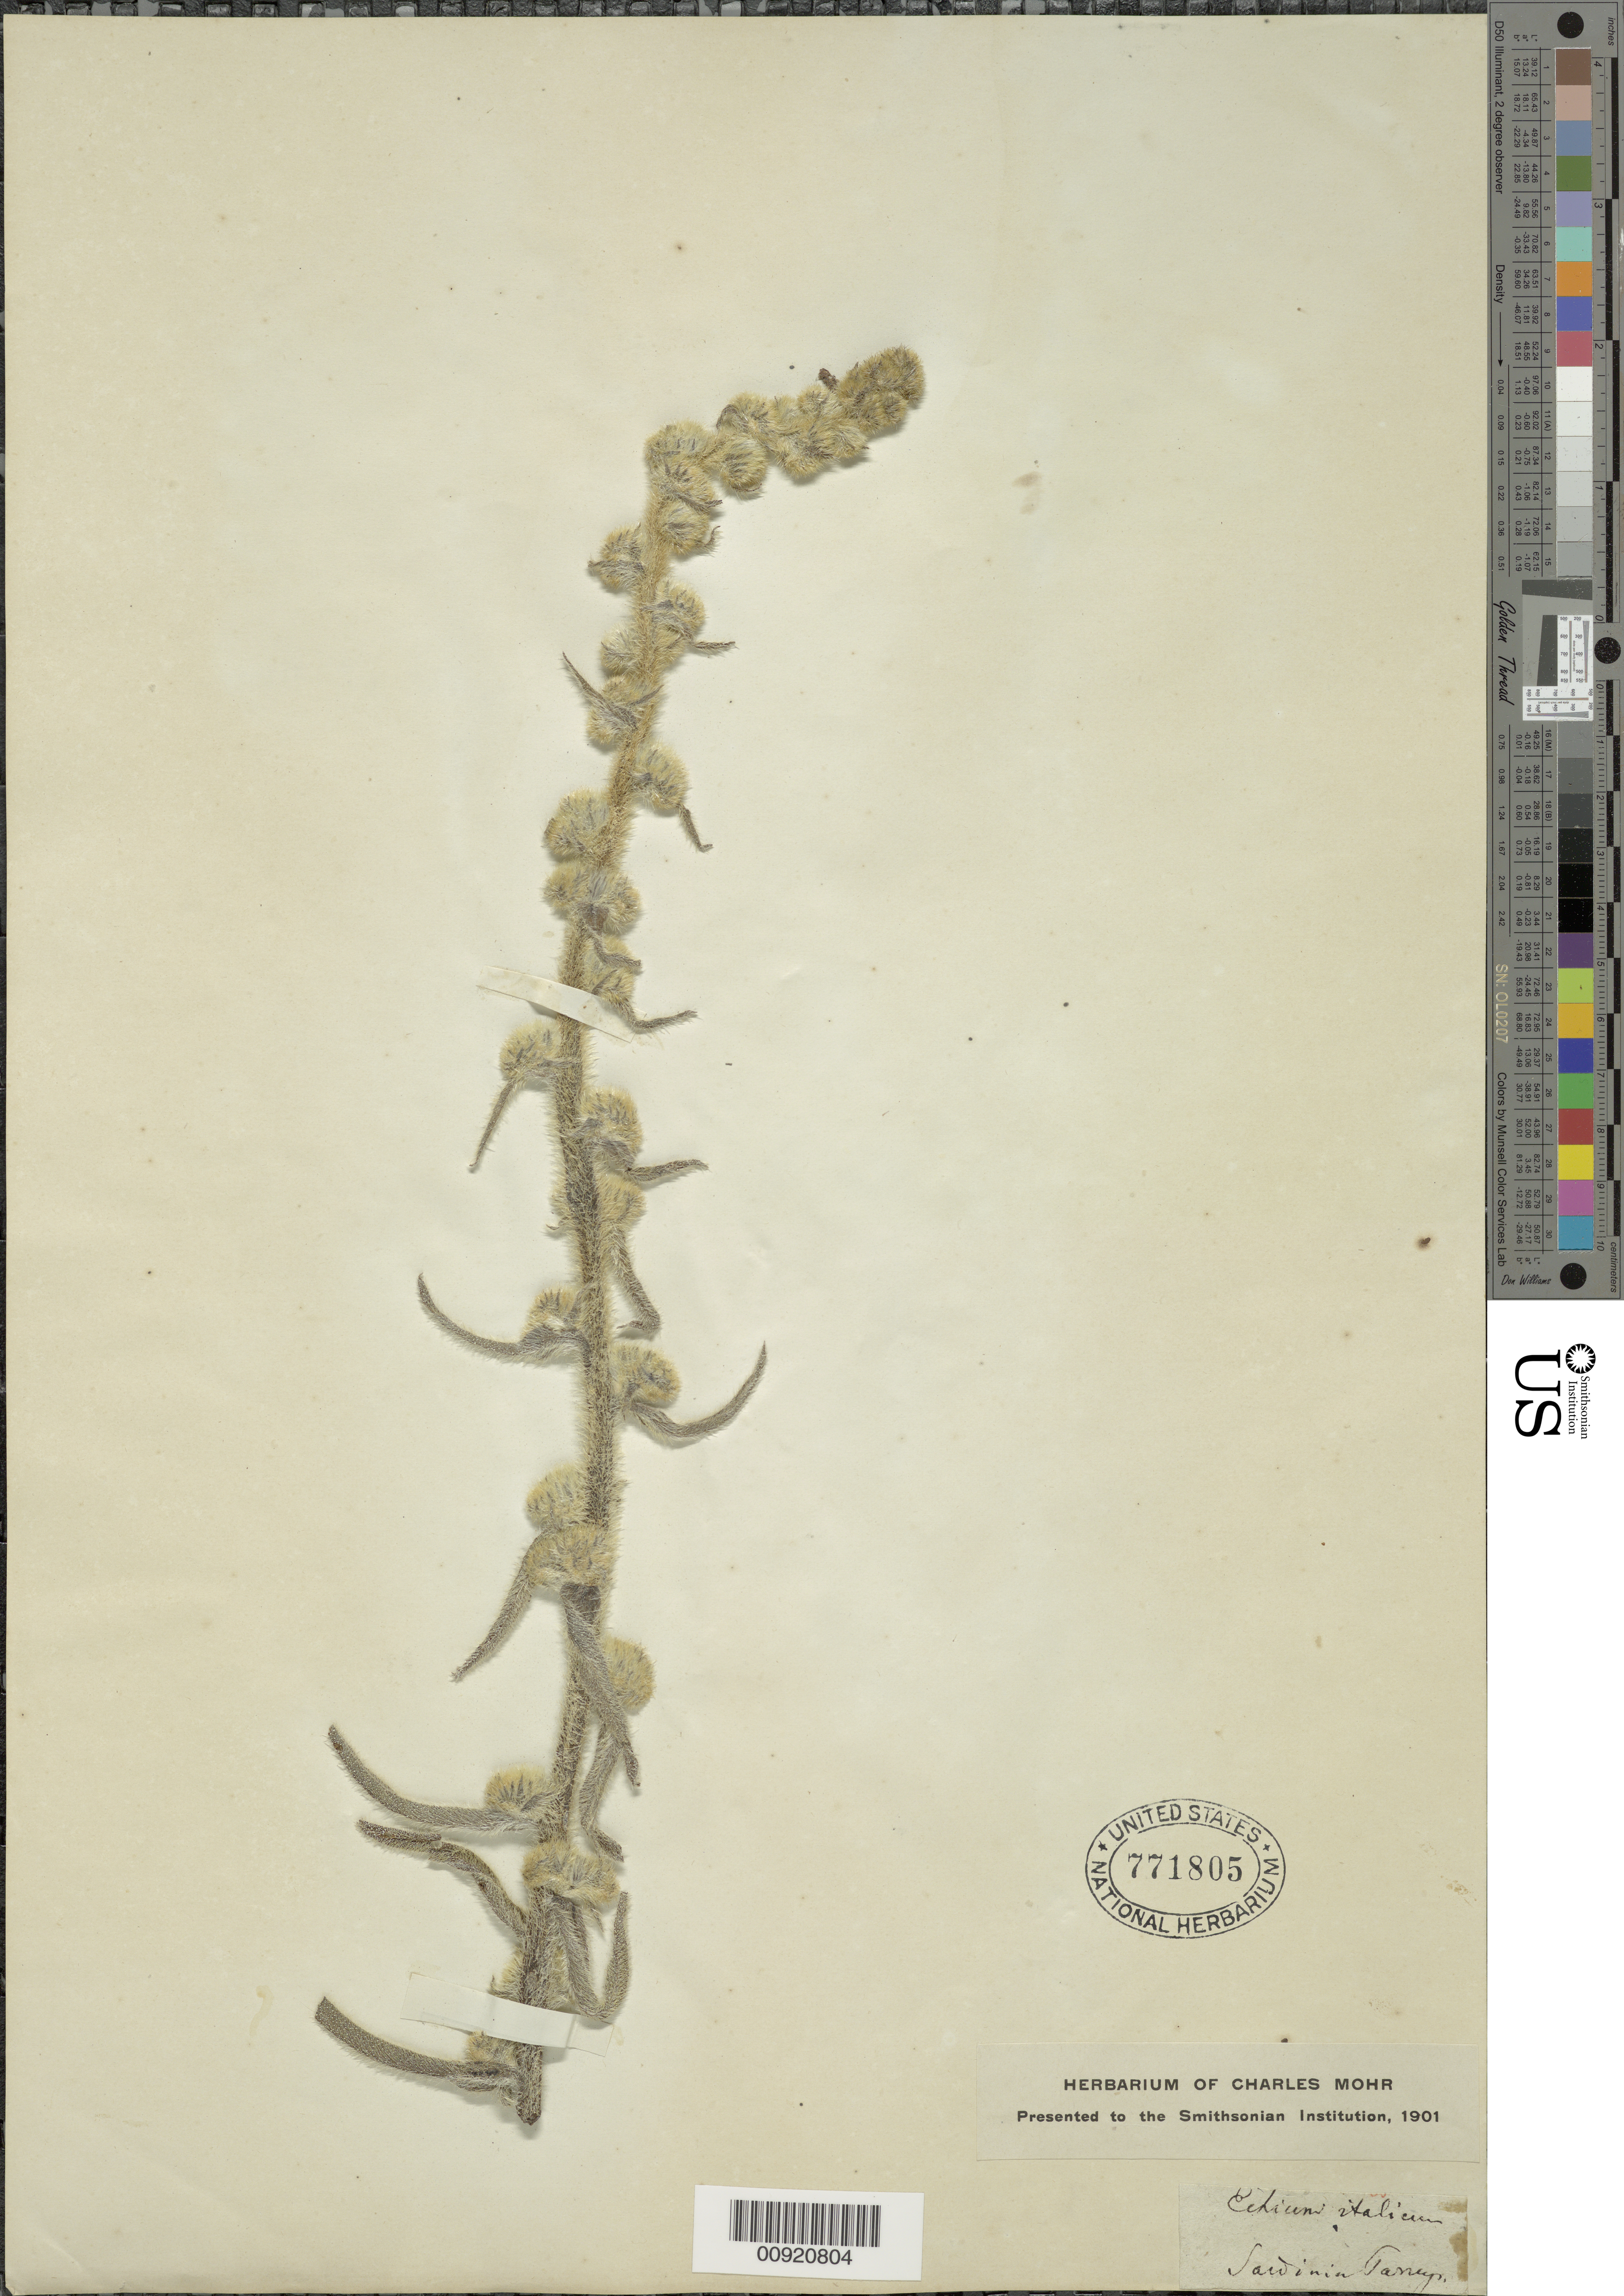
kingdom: Plantae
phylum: Tracheophyta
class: Magnoliopsida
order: Boraginales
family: Boraginaceae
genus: Echium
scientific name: Echium italicum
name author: L.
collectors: C. T. Mohr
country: Italy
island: Sardinia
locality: Tan[ugs]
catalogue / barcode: US 771805